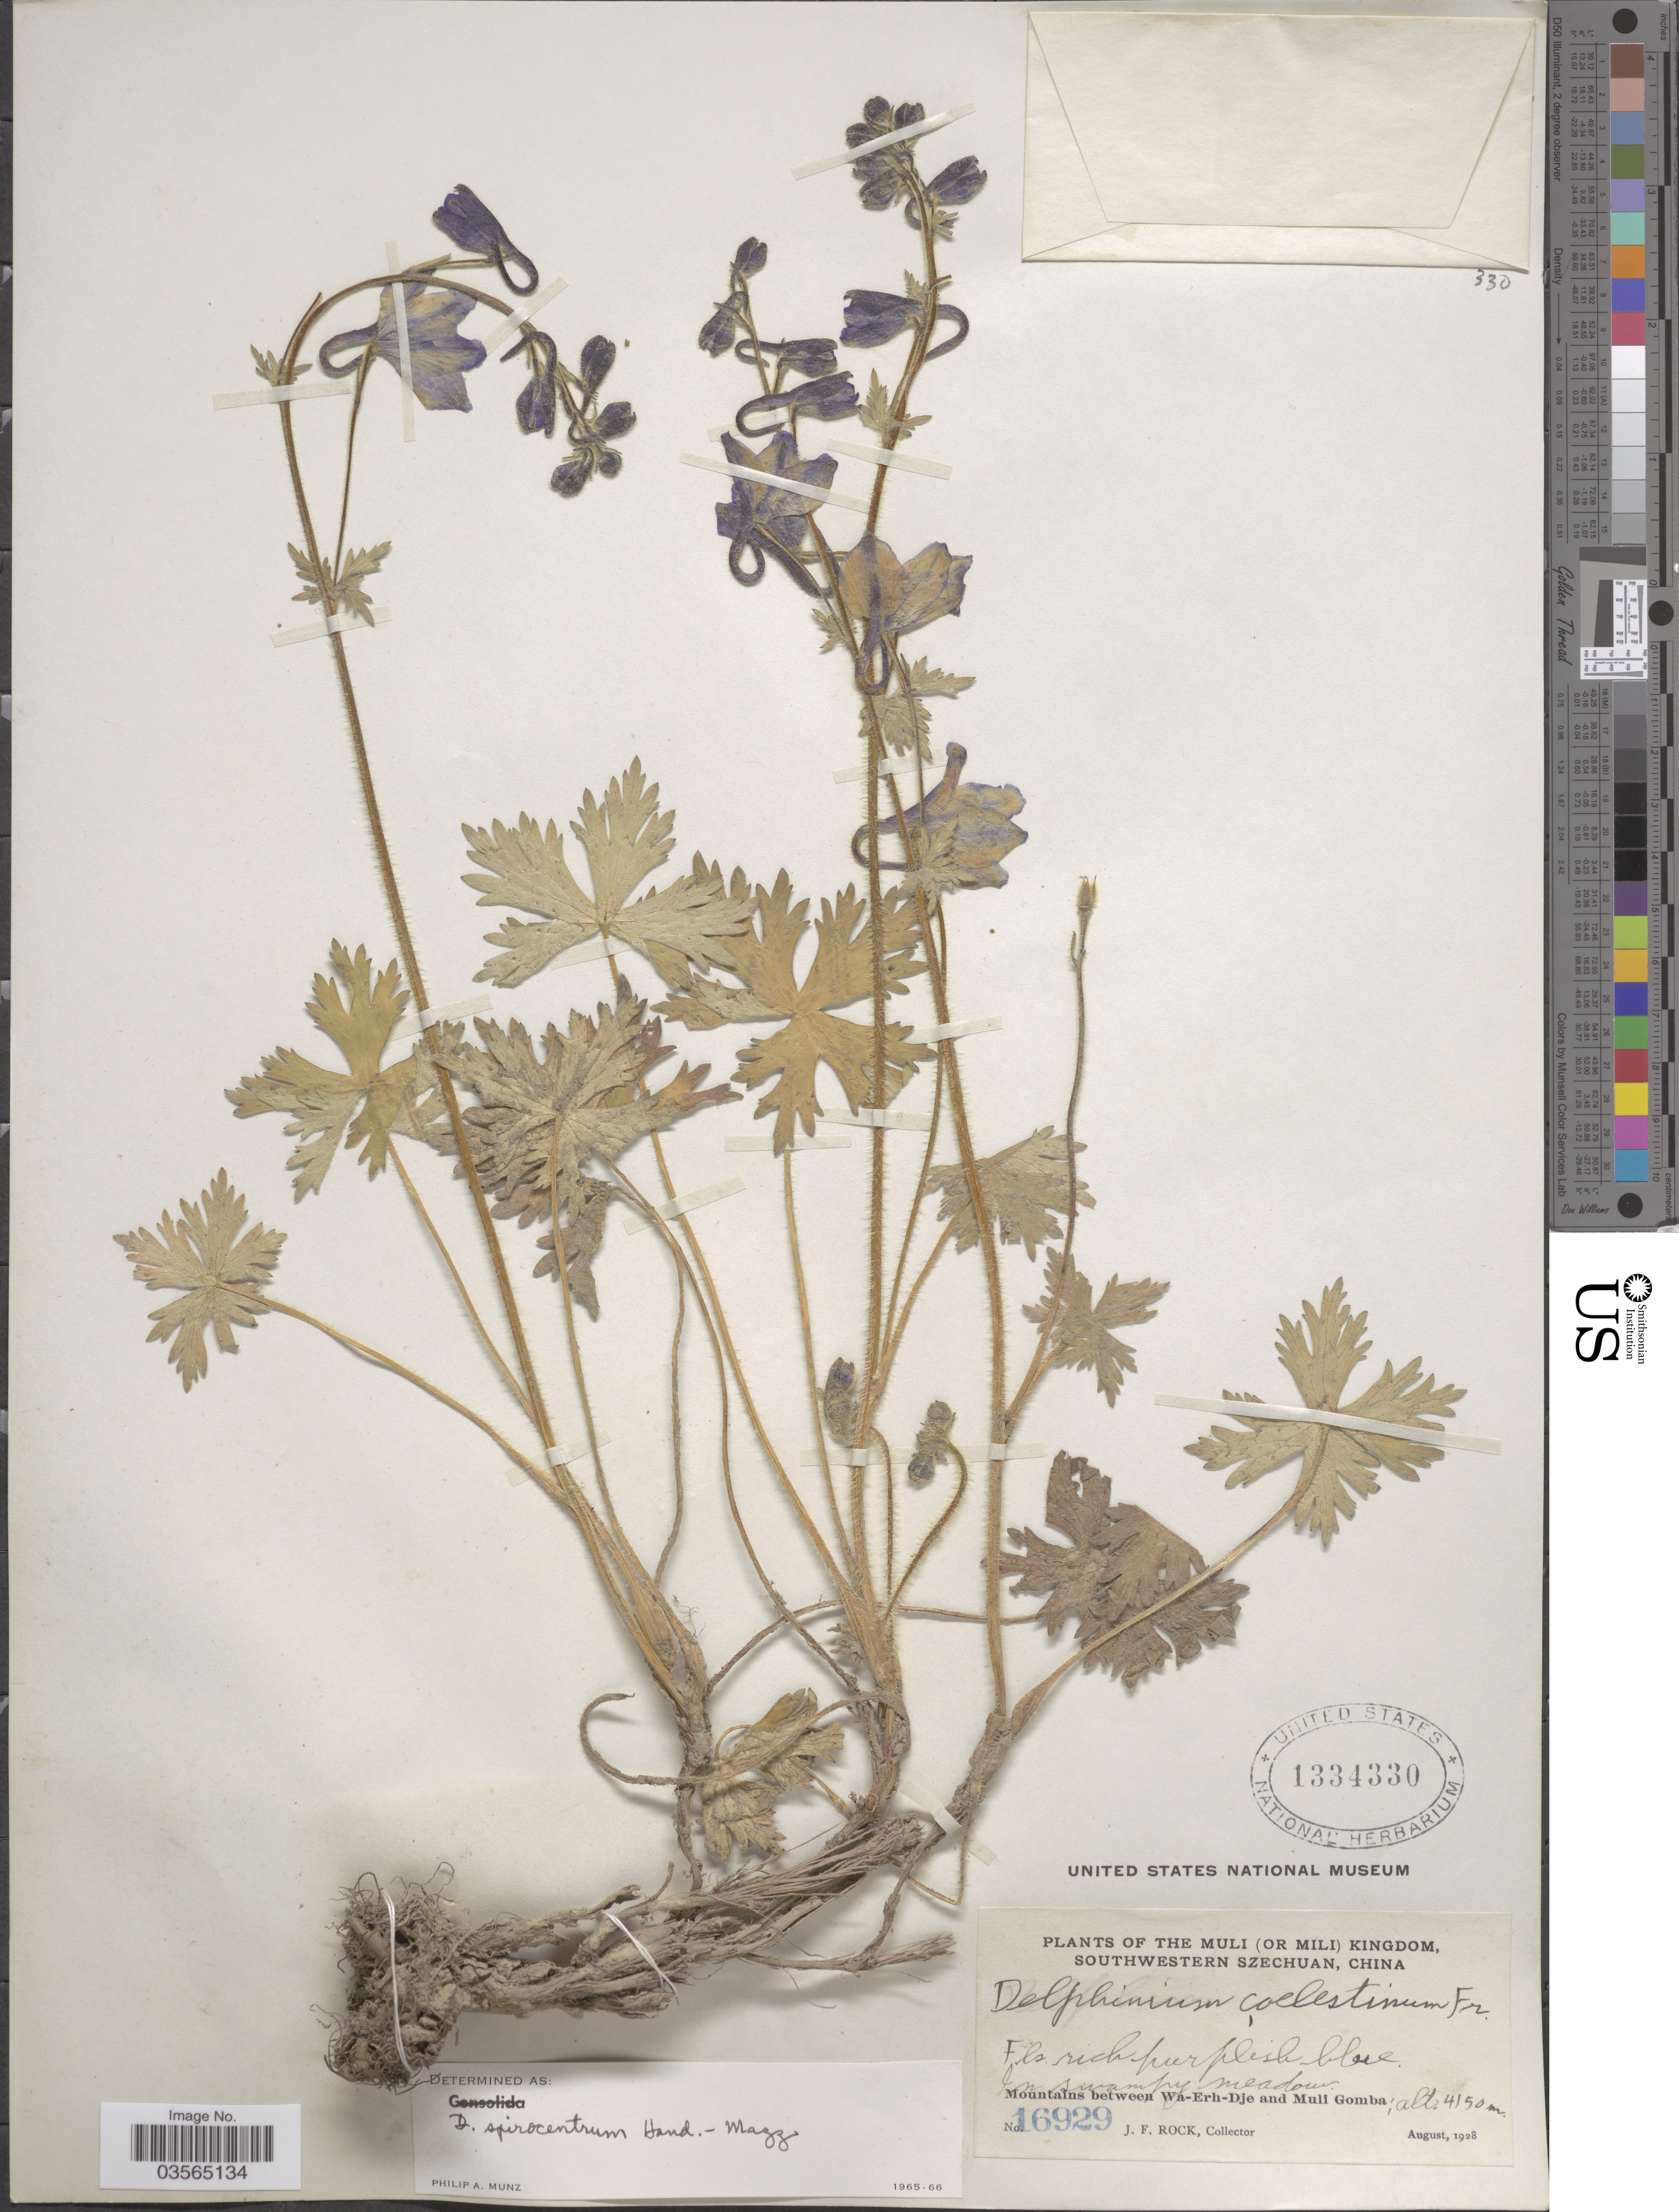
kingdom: Plantae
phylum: Tracheophyta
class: Magnoliopsida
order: Ranunculales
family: Ranunculaceae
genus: Delphinium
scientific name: Delphinium spirocentrum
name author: Hand.-Mazz.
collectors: J. Rock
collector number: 16929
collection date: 1928-08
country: China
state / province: Sichuan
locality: The Muli (or Mili) Kingdom, Southwestern Szechuan. Mountains between Wa-Erh-Dje and Muli Gomba.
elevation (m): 4150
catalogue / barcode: US 1334330